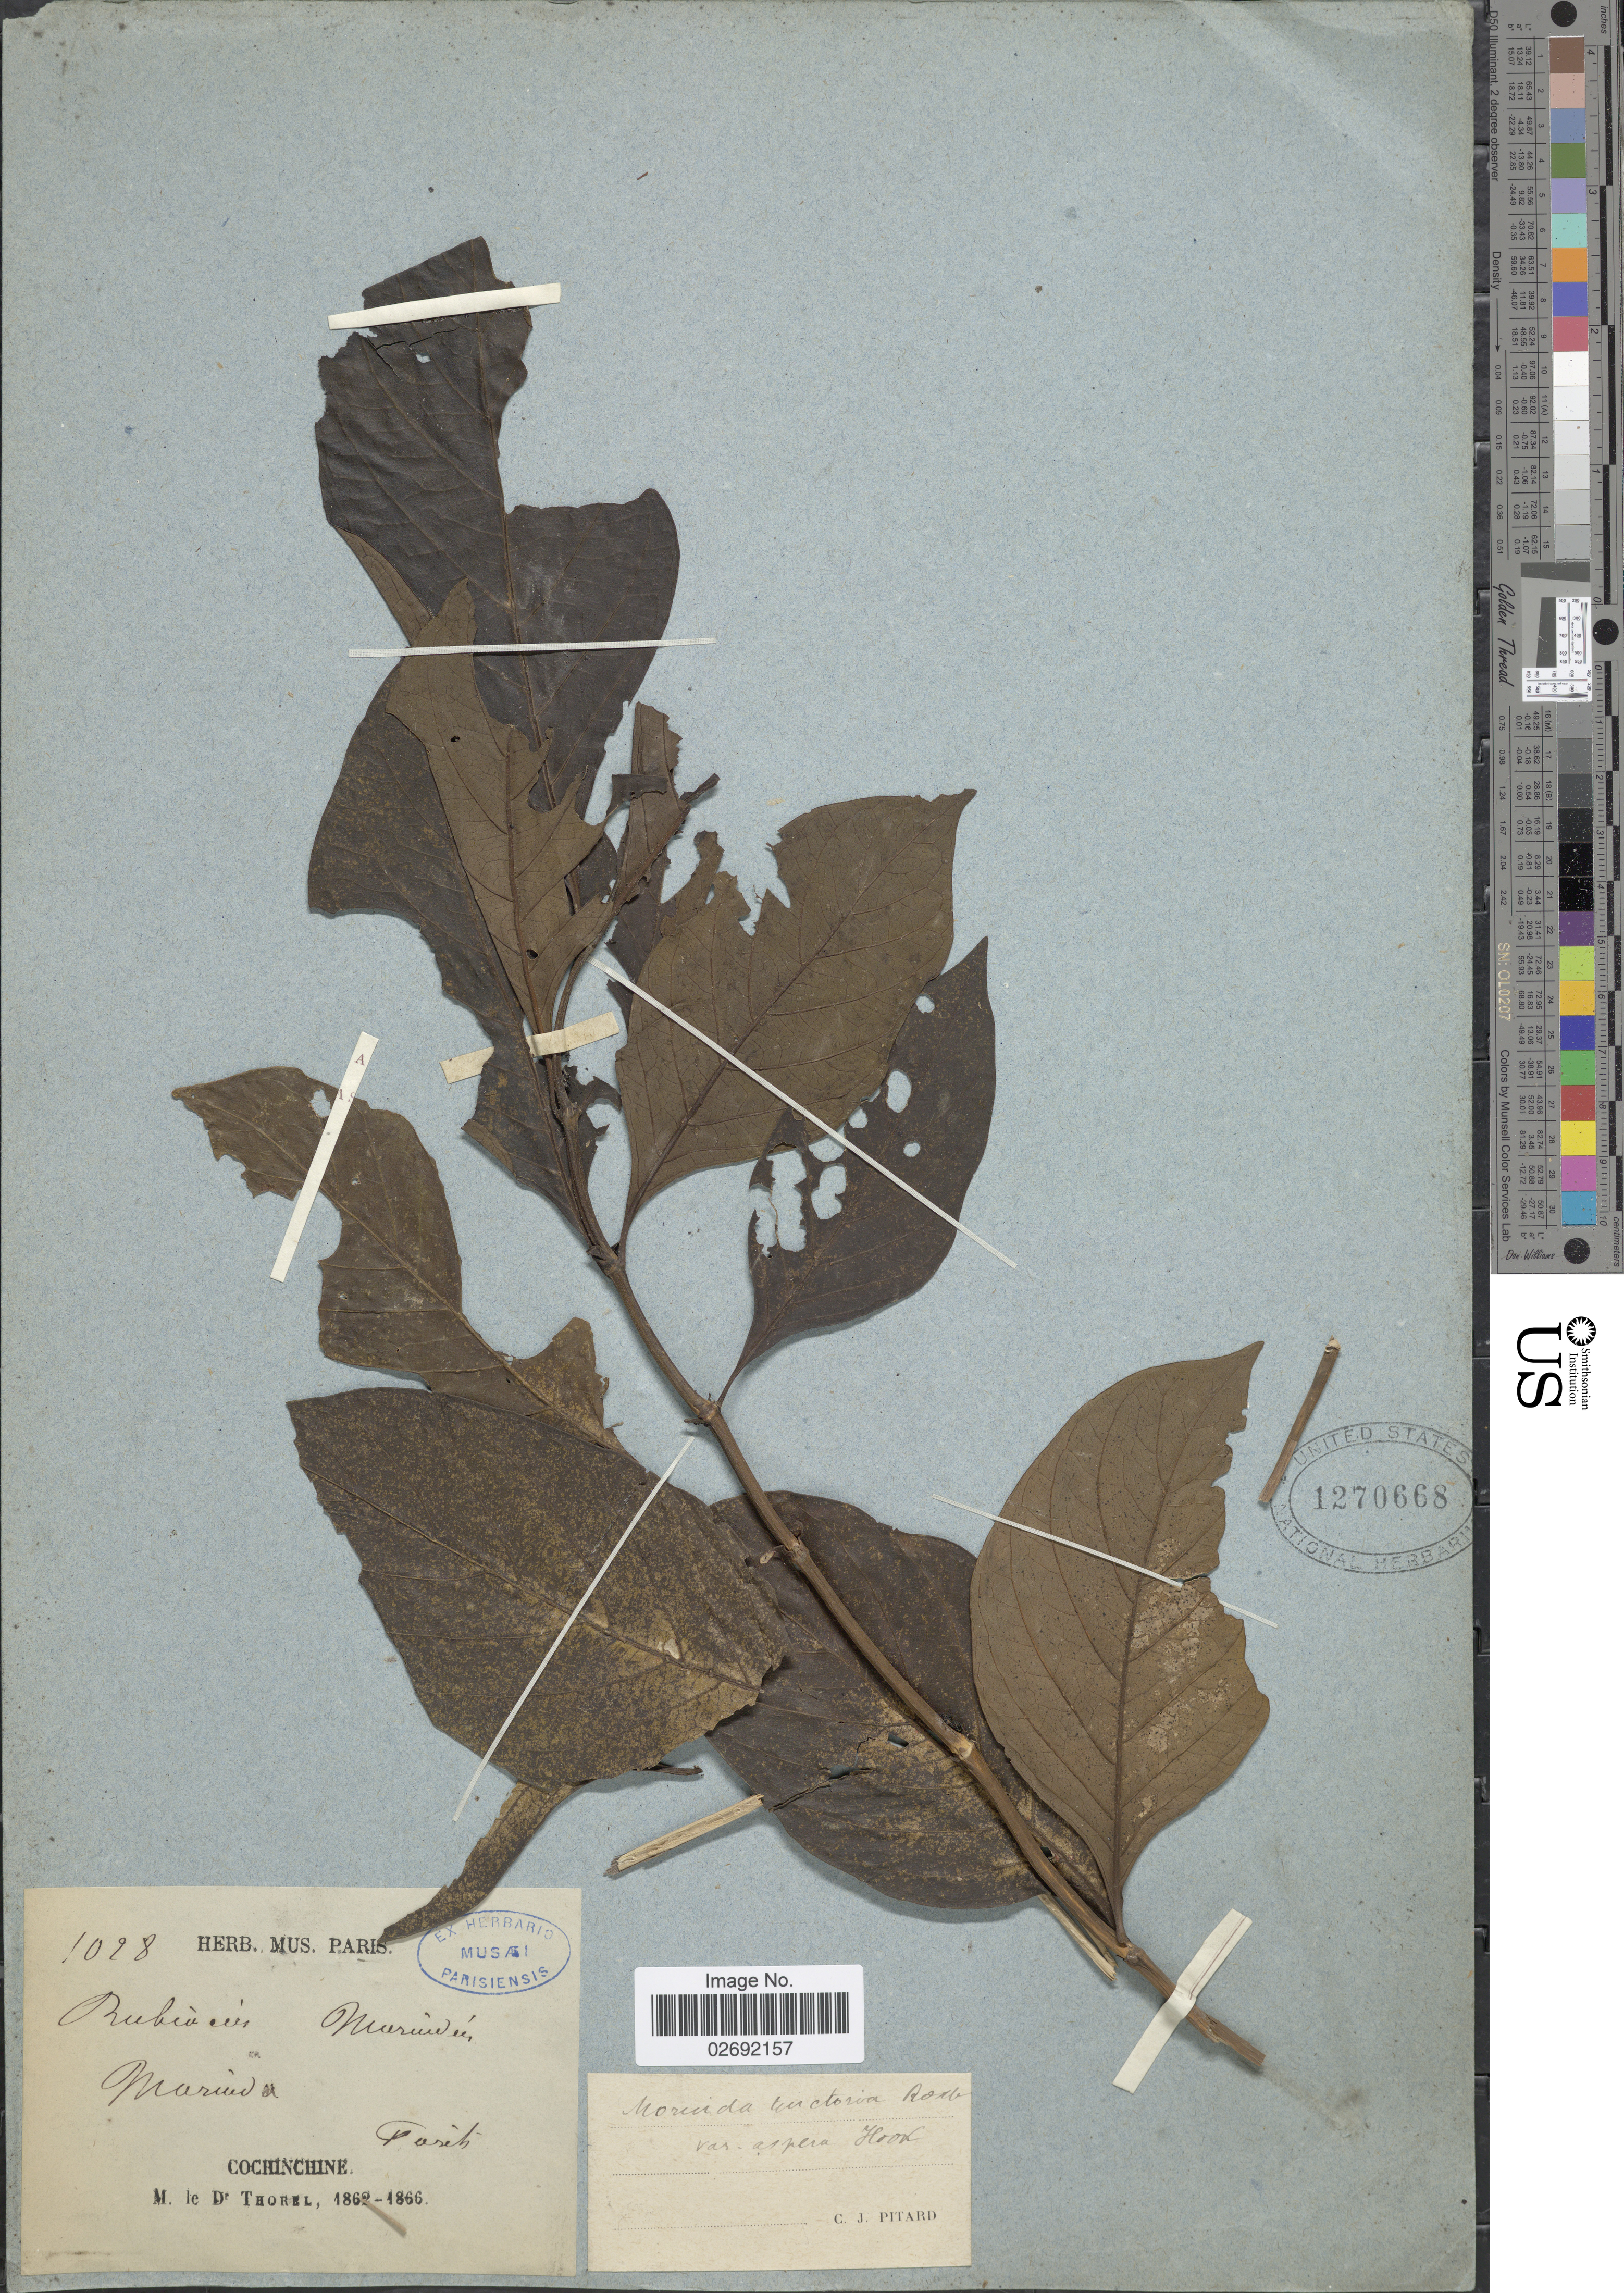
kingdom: Plantae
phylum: Tracheophyta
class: Magnoliopsida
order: Gentianales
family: Rubiaceae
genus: Morinda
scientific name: Morinda coreia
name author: Buch.-Ham.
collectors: M. de Thorel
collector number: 1028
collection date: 1862/1866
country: Vietnam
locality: Cochinchine Forets [interpreted]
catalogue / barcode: US 1270668